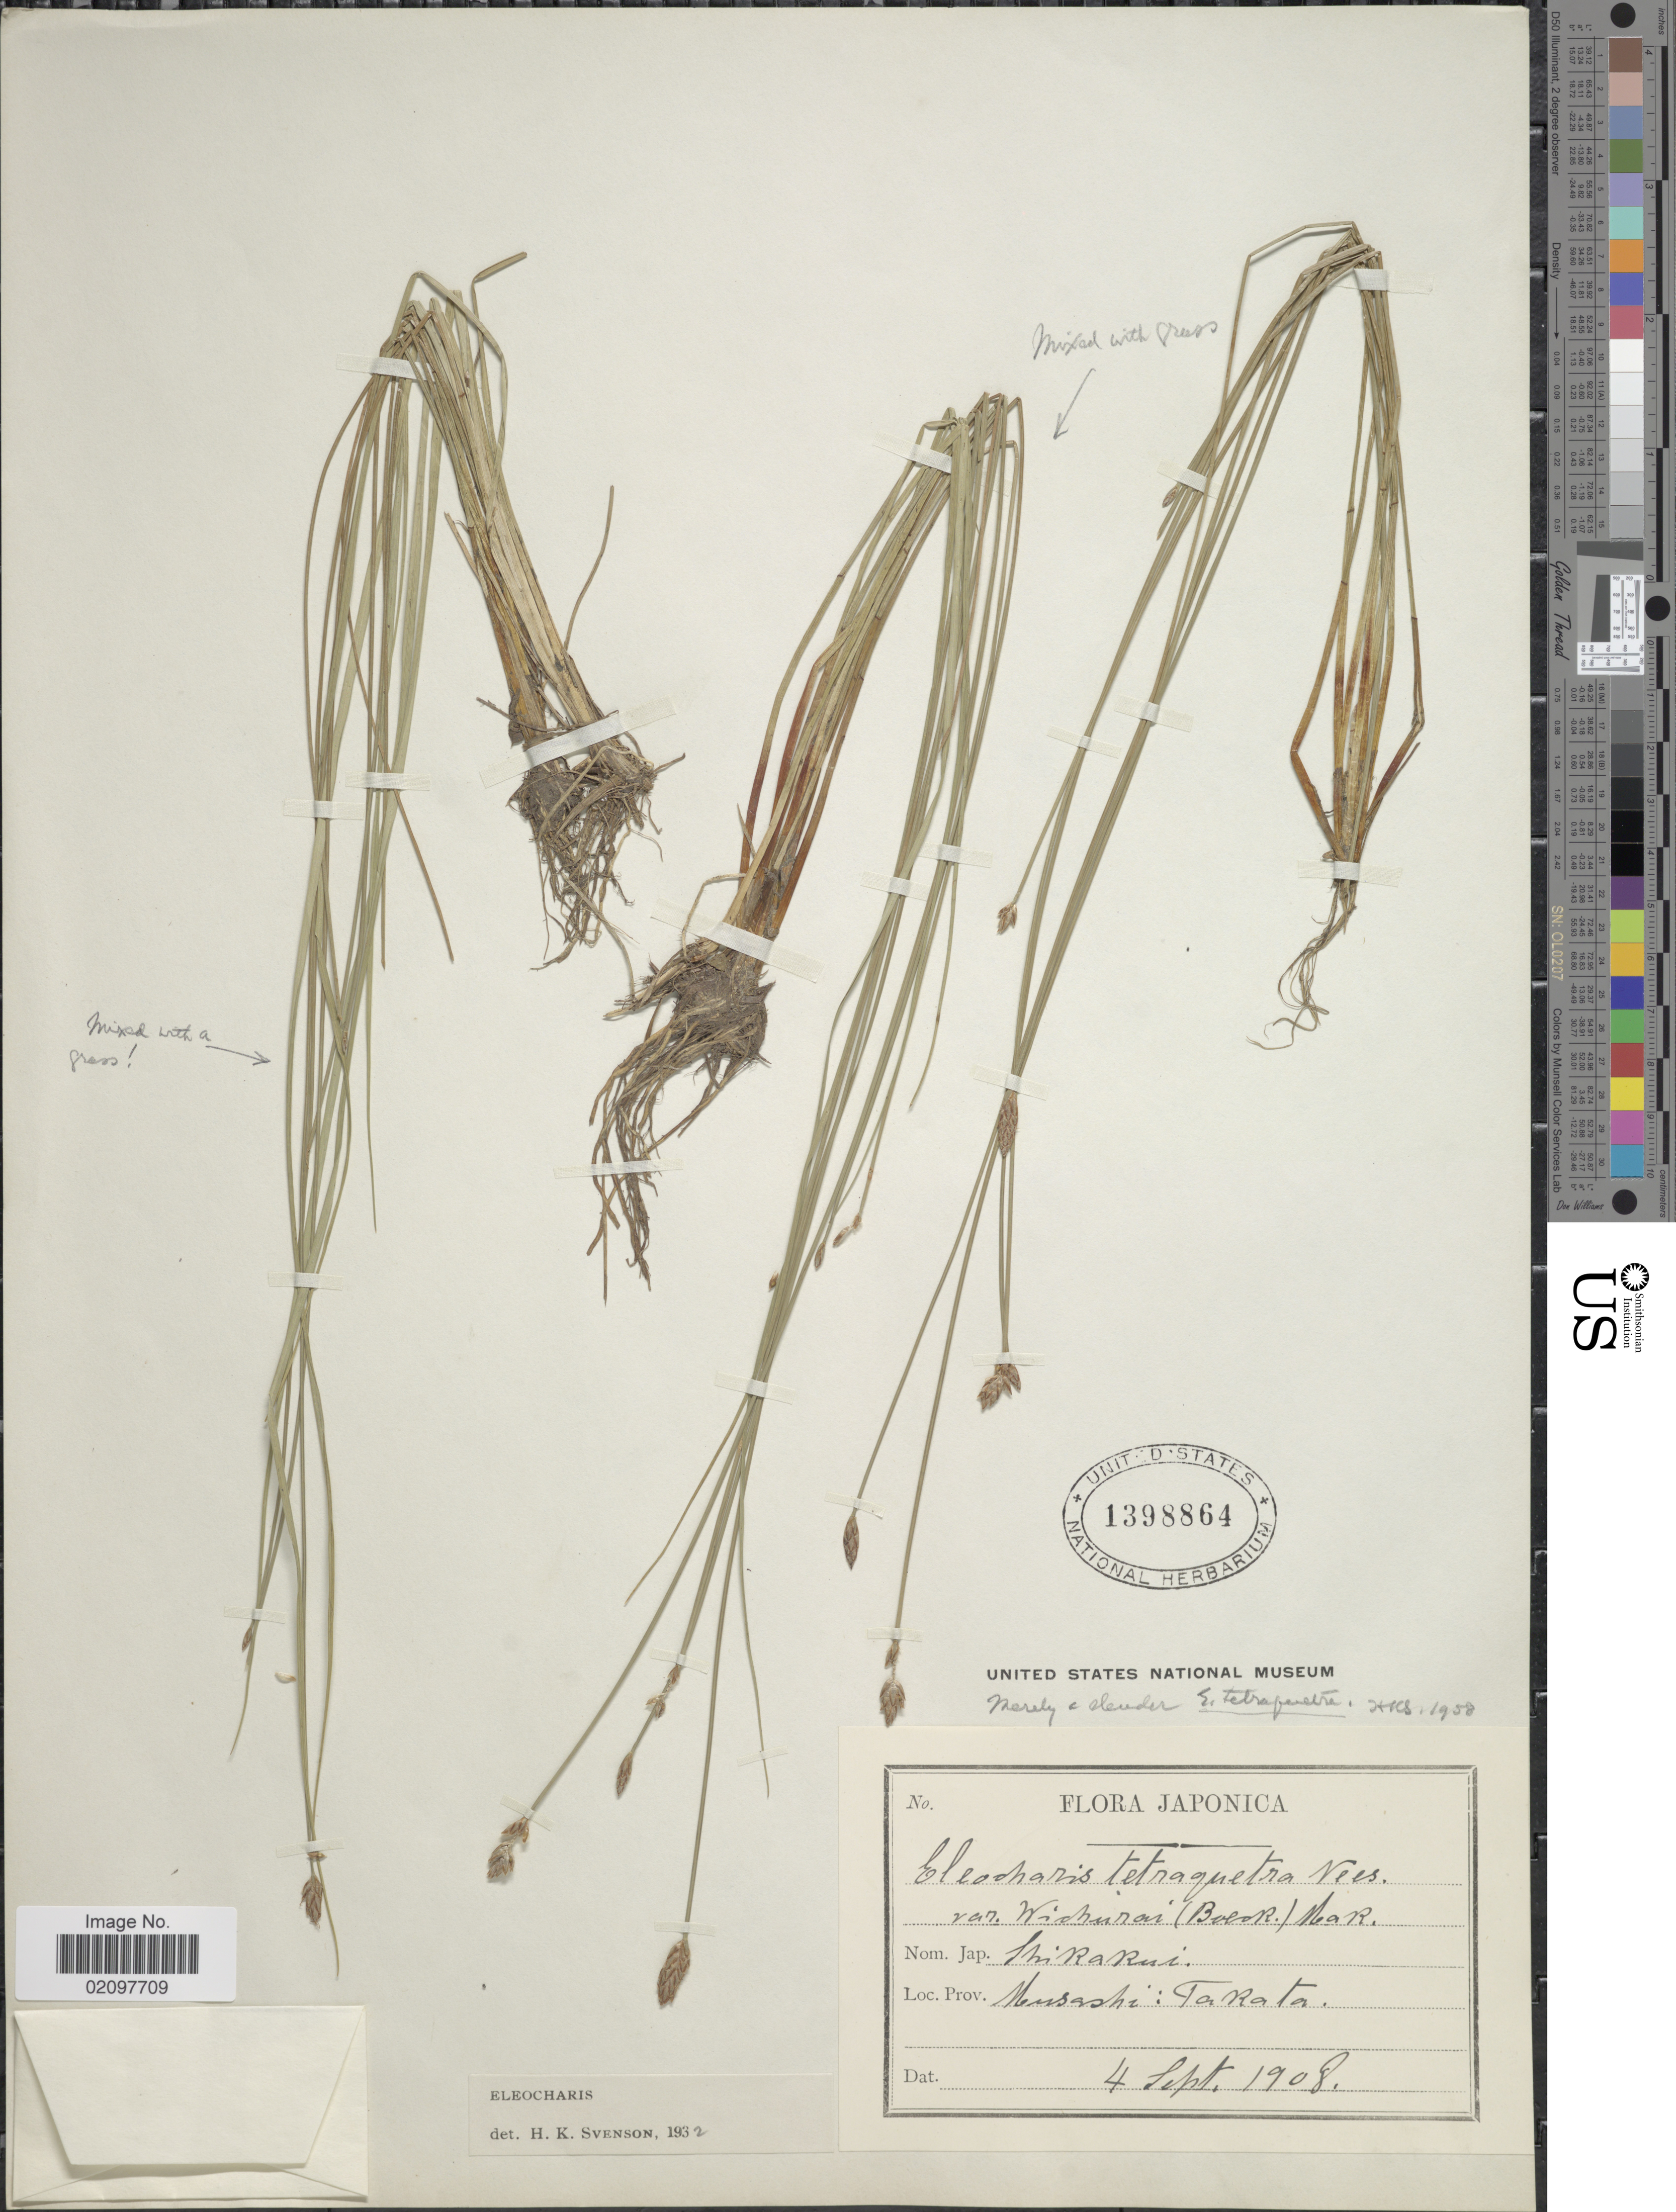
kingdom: Plantae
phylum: Tracheophyta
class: Liliopsida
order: Poales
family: Cyperaceae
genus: Eleocharis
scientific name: Eleocharis wichurae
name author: Boeckeler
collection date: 1908-09-04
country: Japan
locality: Japonica. Musashi: Takata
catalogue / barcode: US 1398864